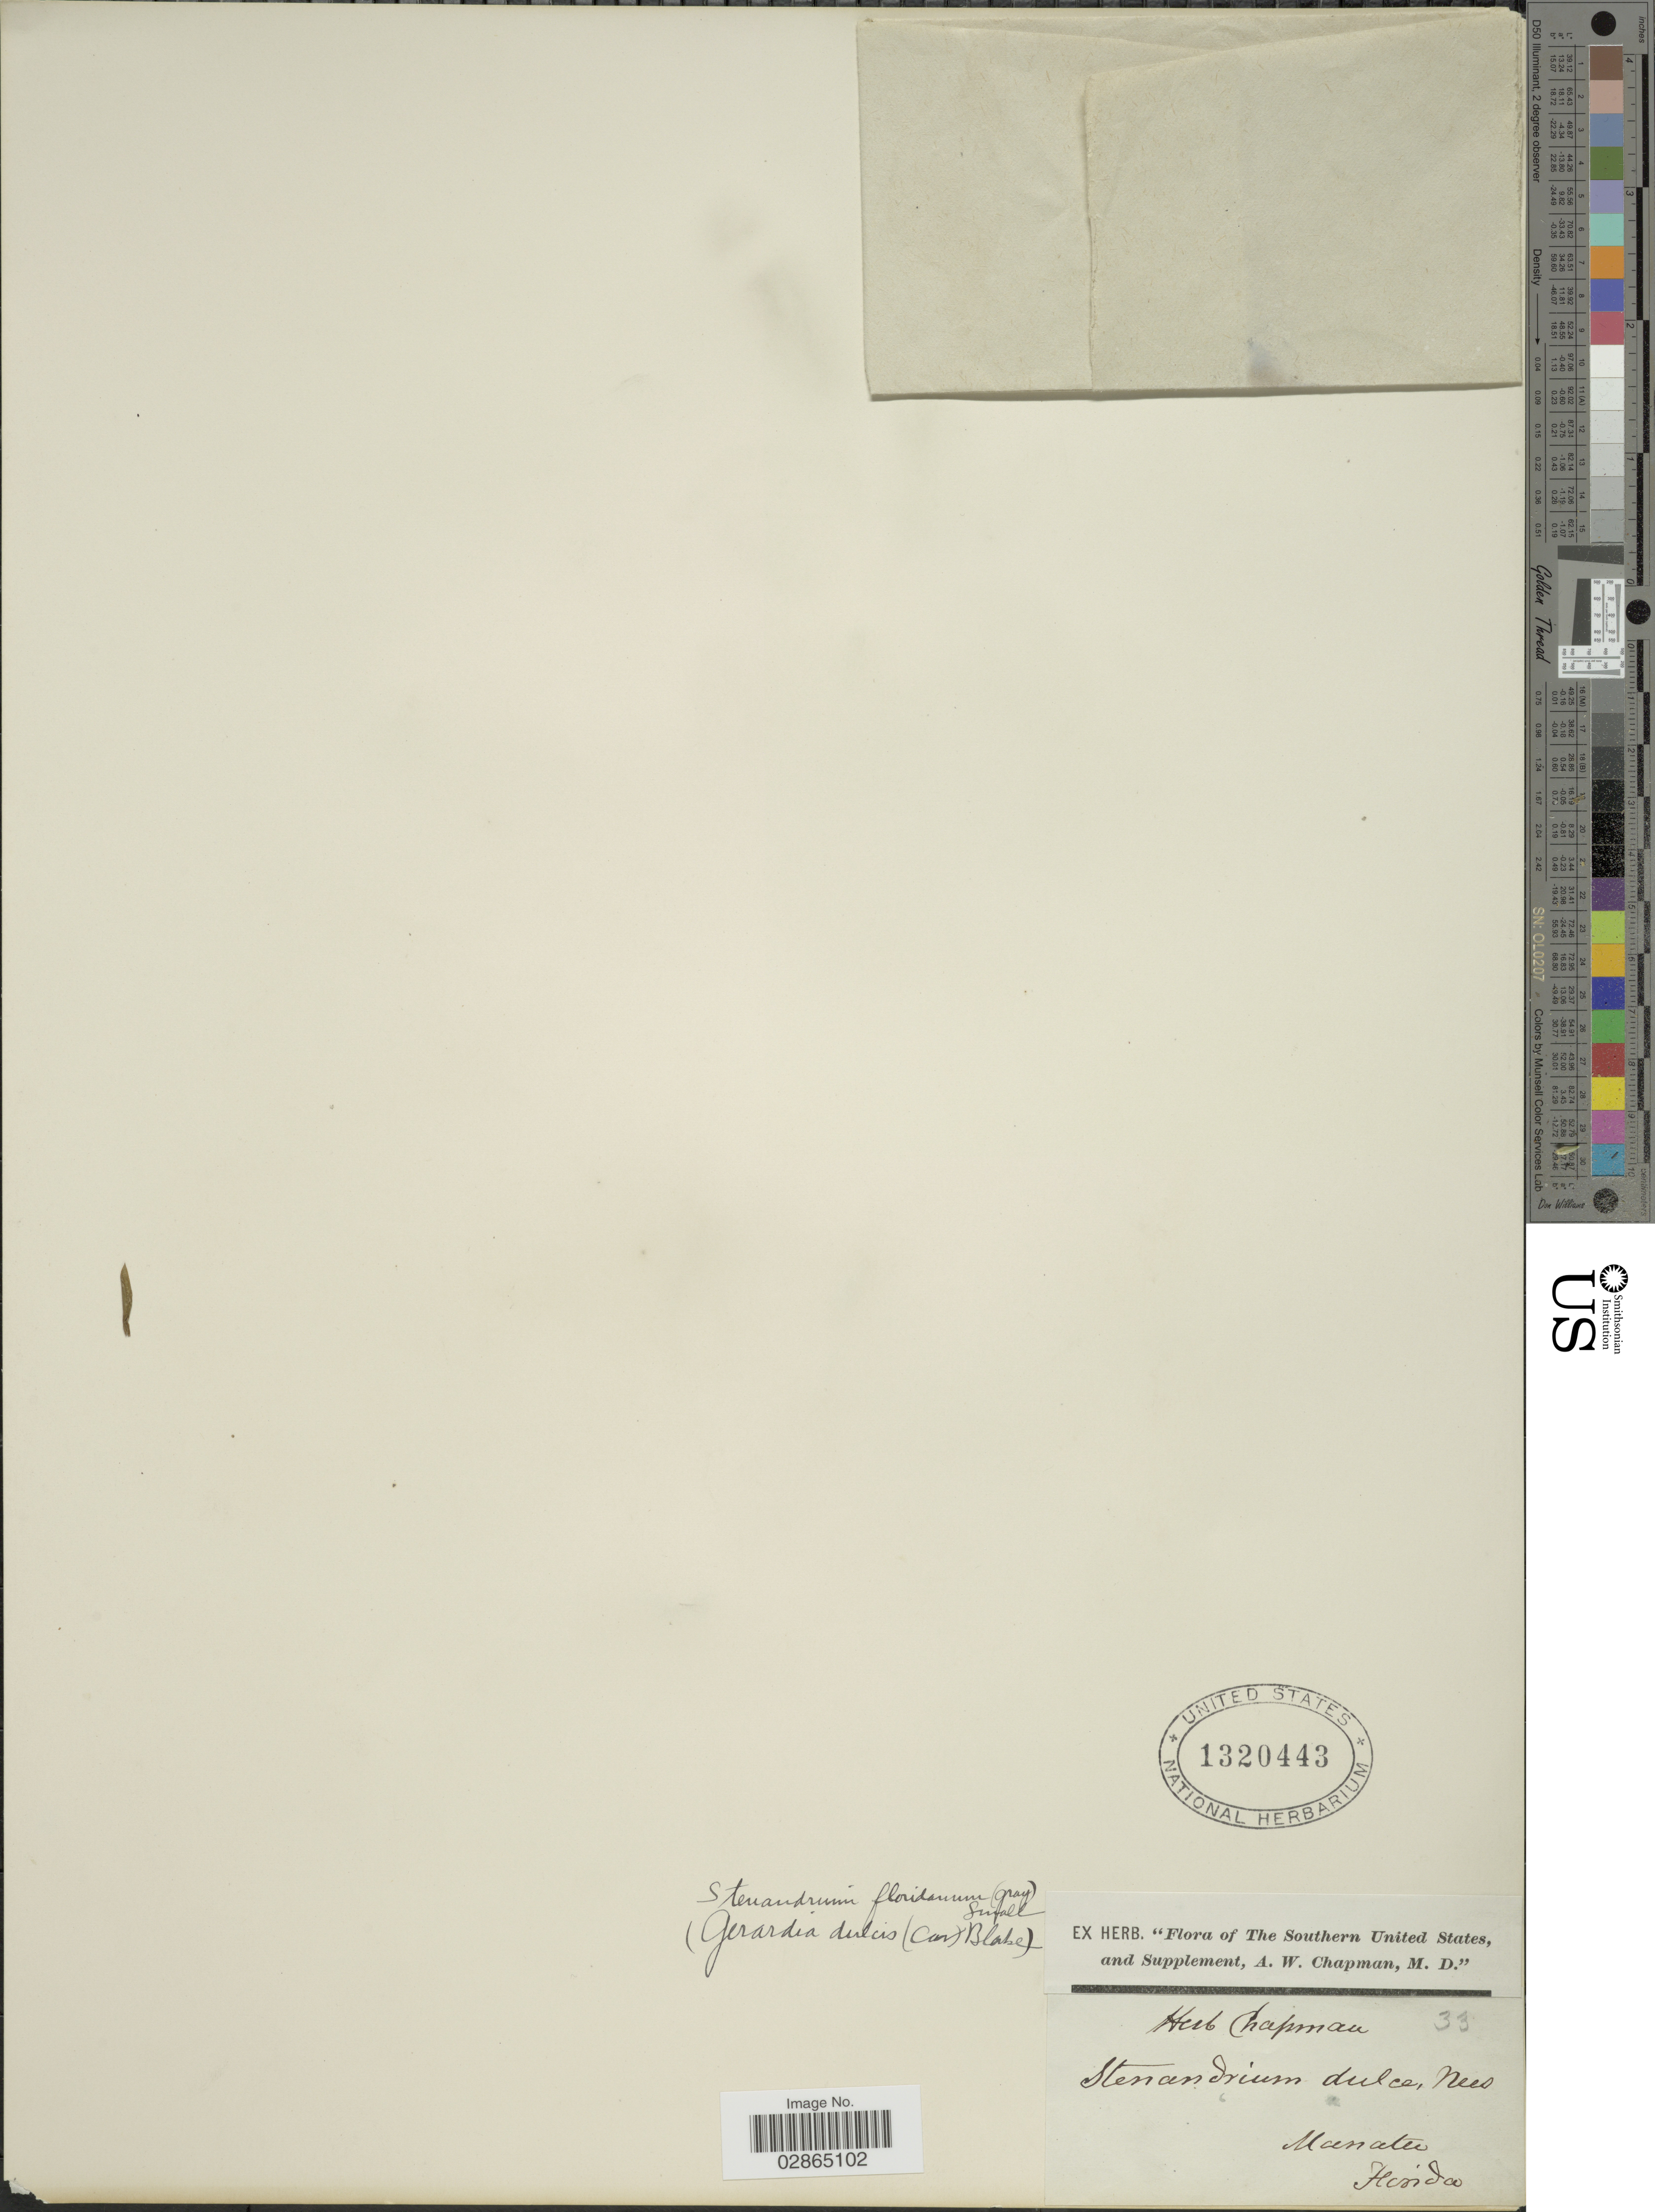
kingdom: Plantae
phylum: Tracheophyta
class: Magnoliopsida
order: Lamiales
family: Acanthaceae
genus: Stenandrium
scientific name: Stenandrium floridanum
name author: (A. Gray) Small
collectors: ex herb. Chapman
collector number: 33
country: United States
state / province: Florida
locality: Manatee.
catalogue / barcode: US 1320443